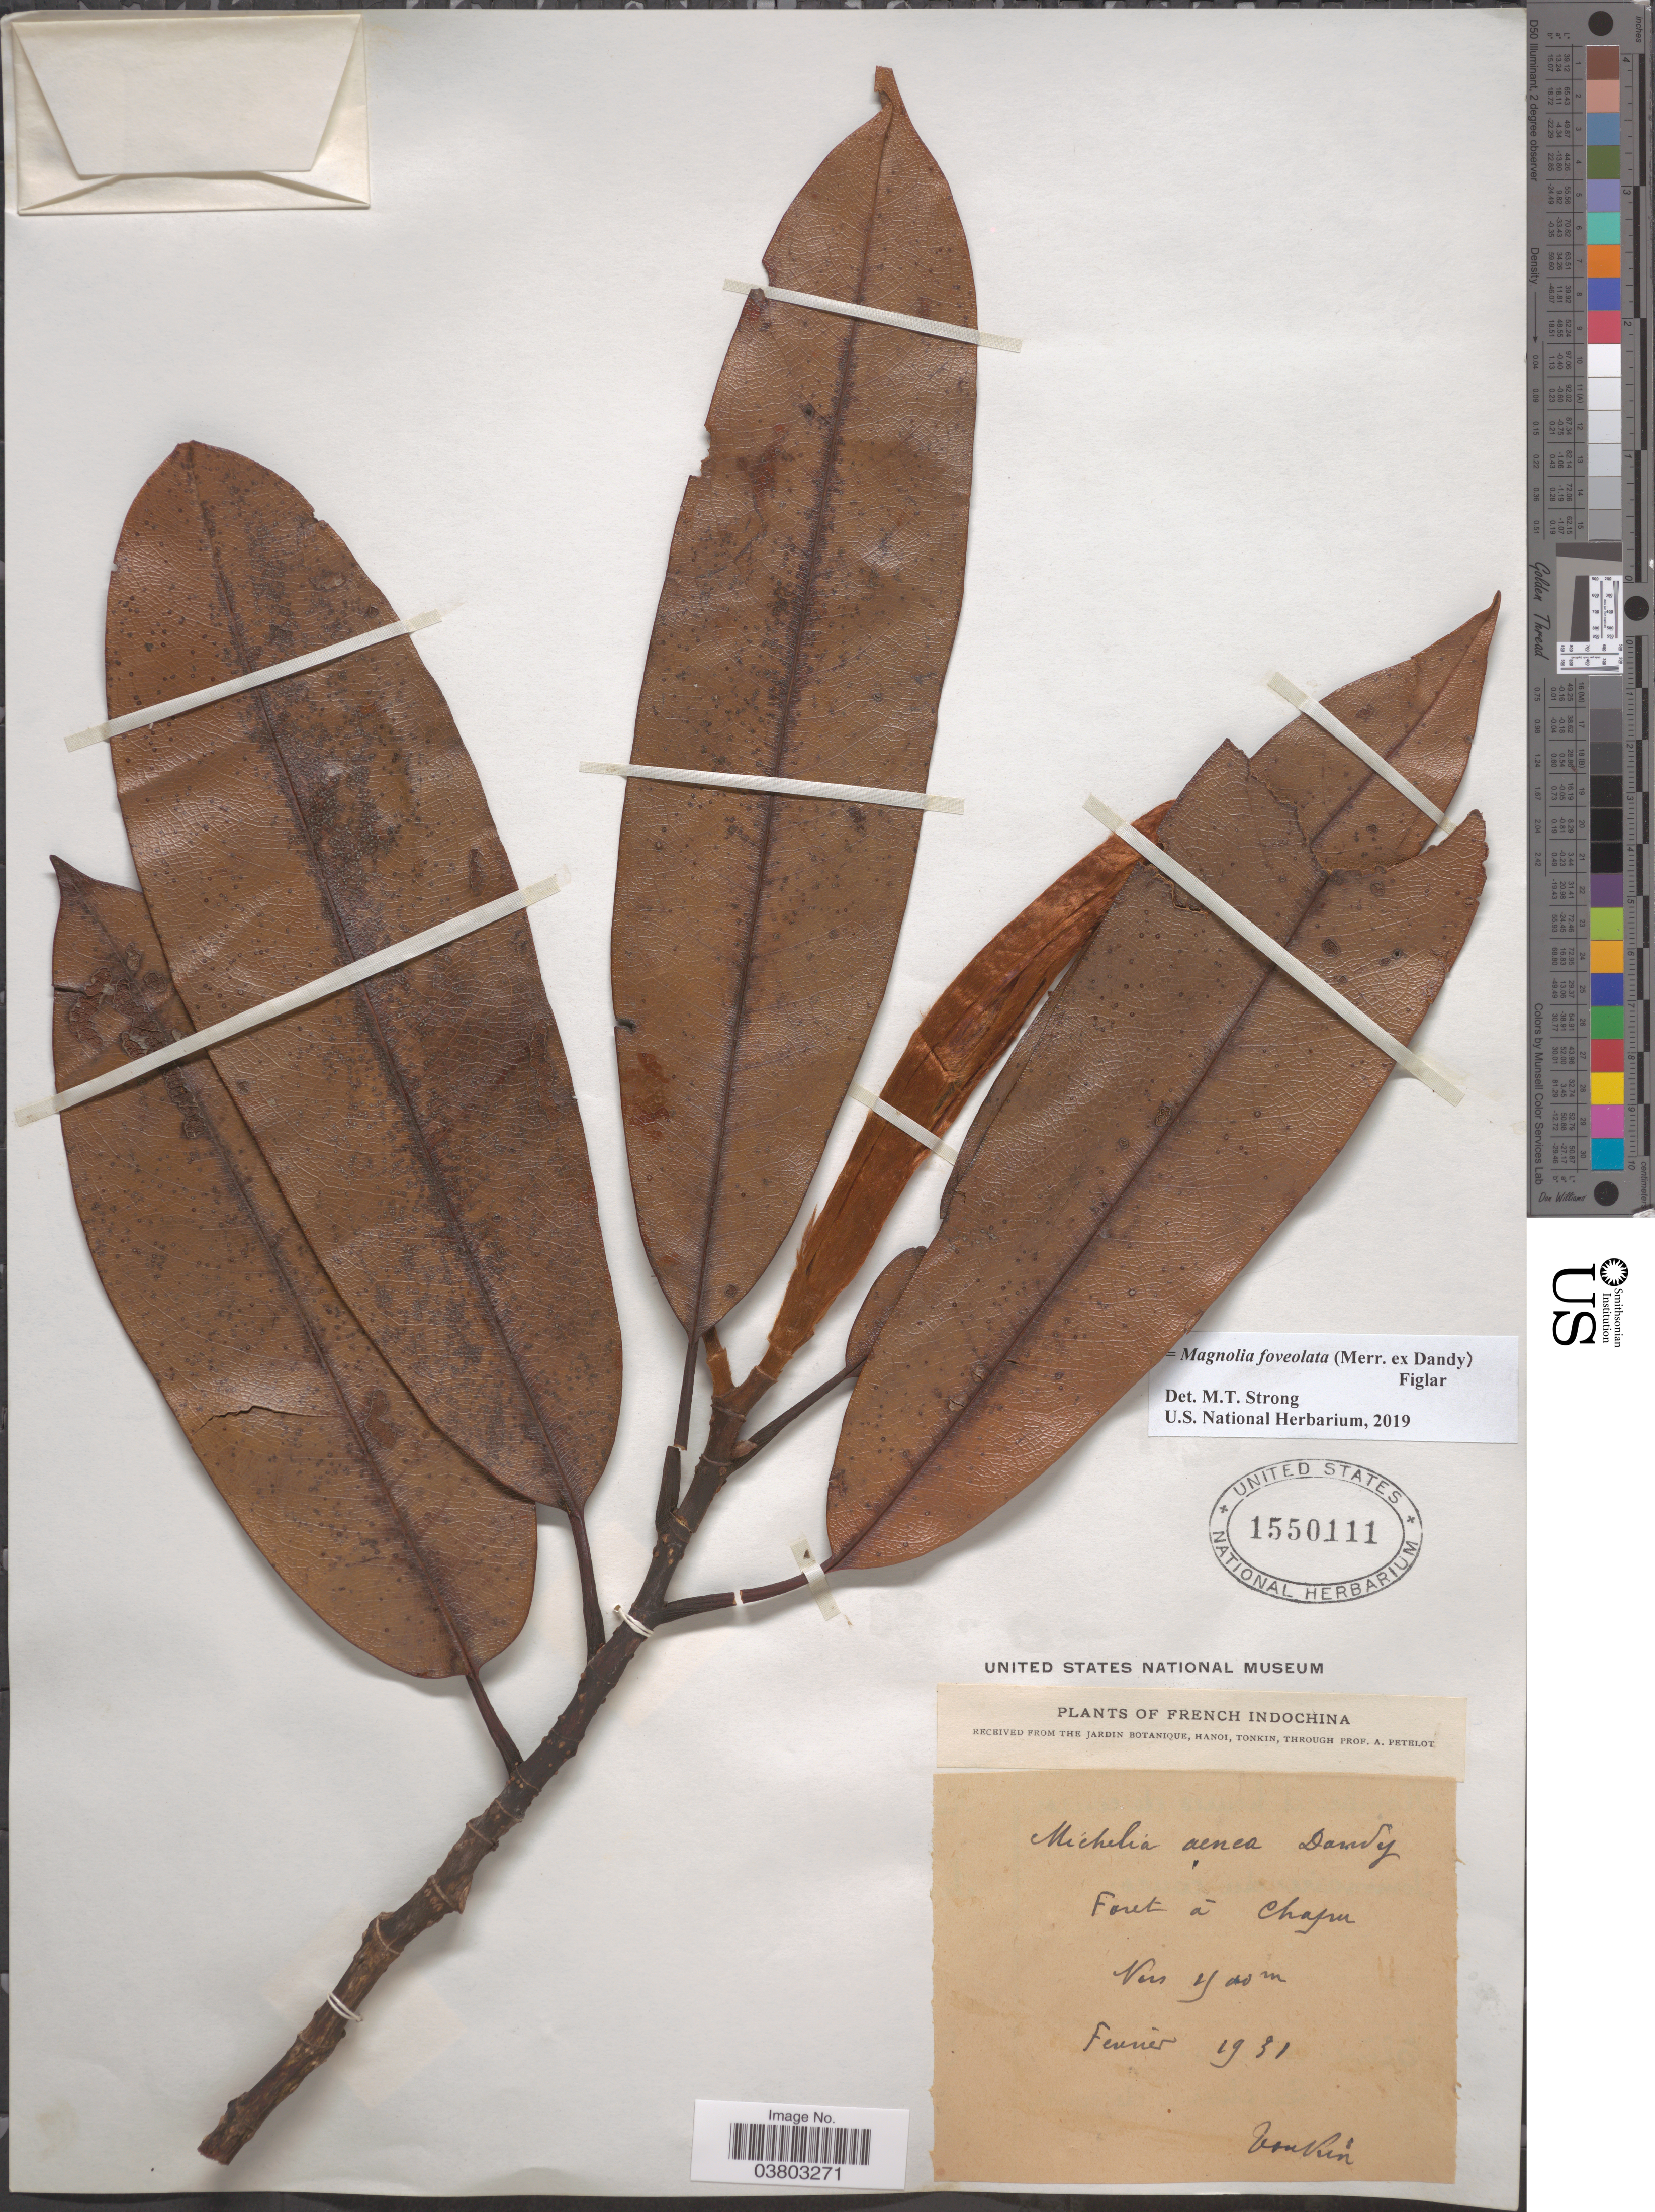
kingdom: Plantae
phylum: Tracheophyta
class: Magnoliopsida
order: Magnoliales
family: Magnoliaceae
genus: Magnolia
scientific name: Magnolia foveolata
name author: (Merr. ex Dandy) Figlar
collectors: P. A. Pételot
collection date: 1931-02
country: Vietnam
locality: French Indochina. Foret á Chapa.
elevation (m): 2500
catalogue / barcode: US 1550111